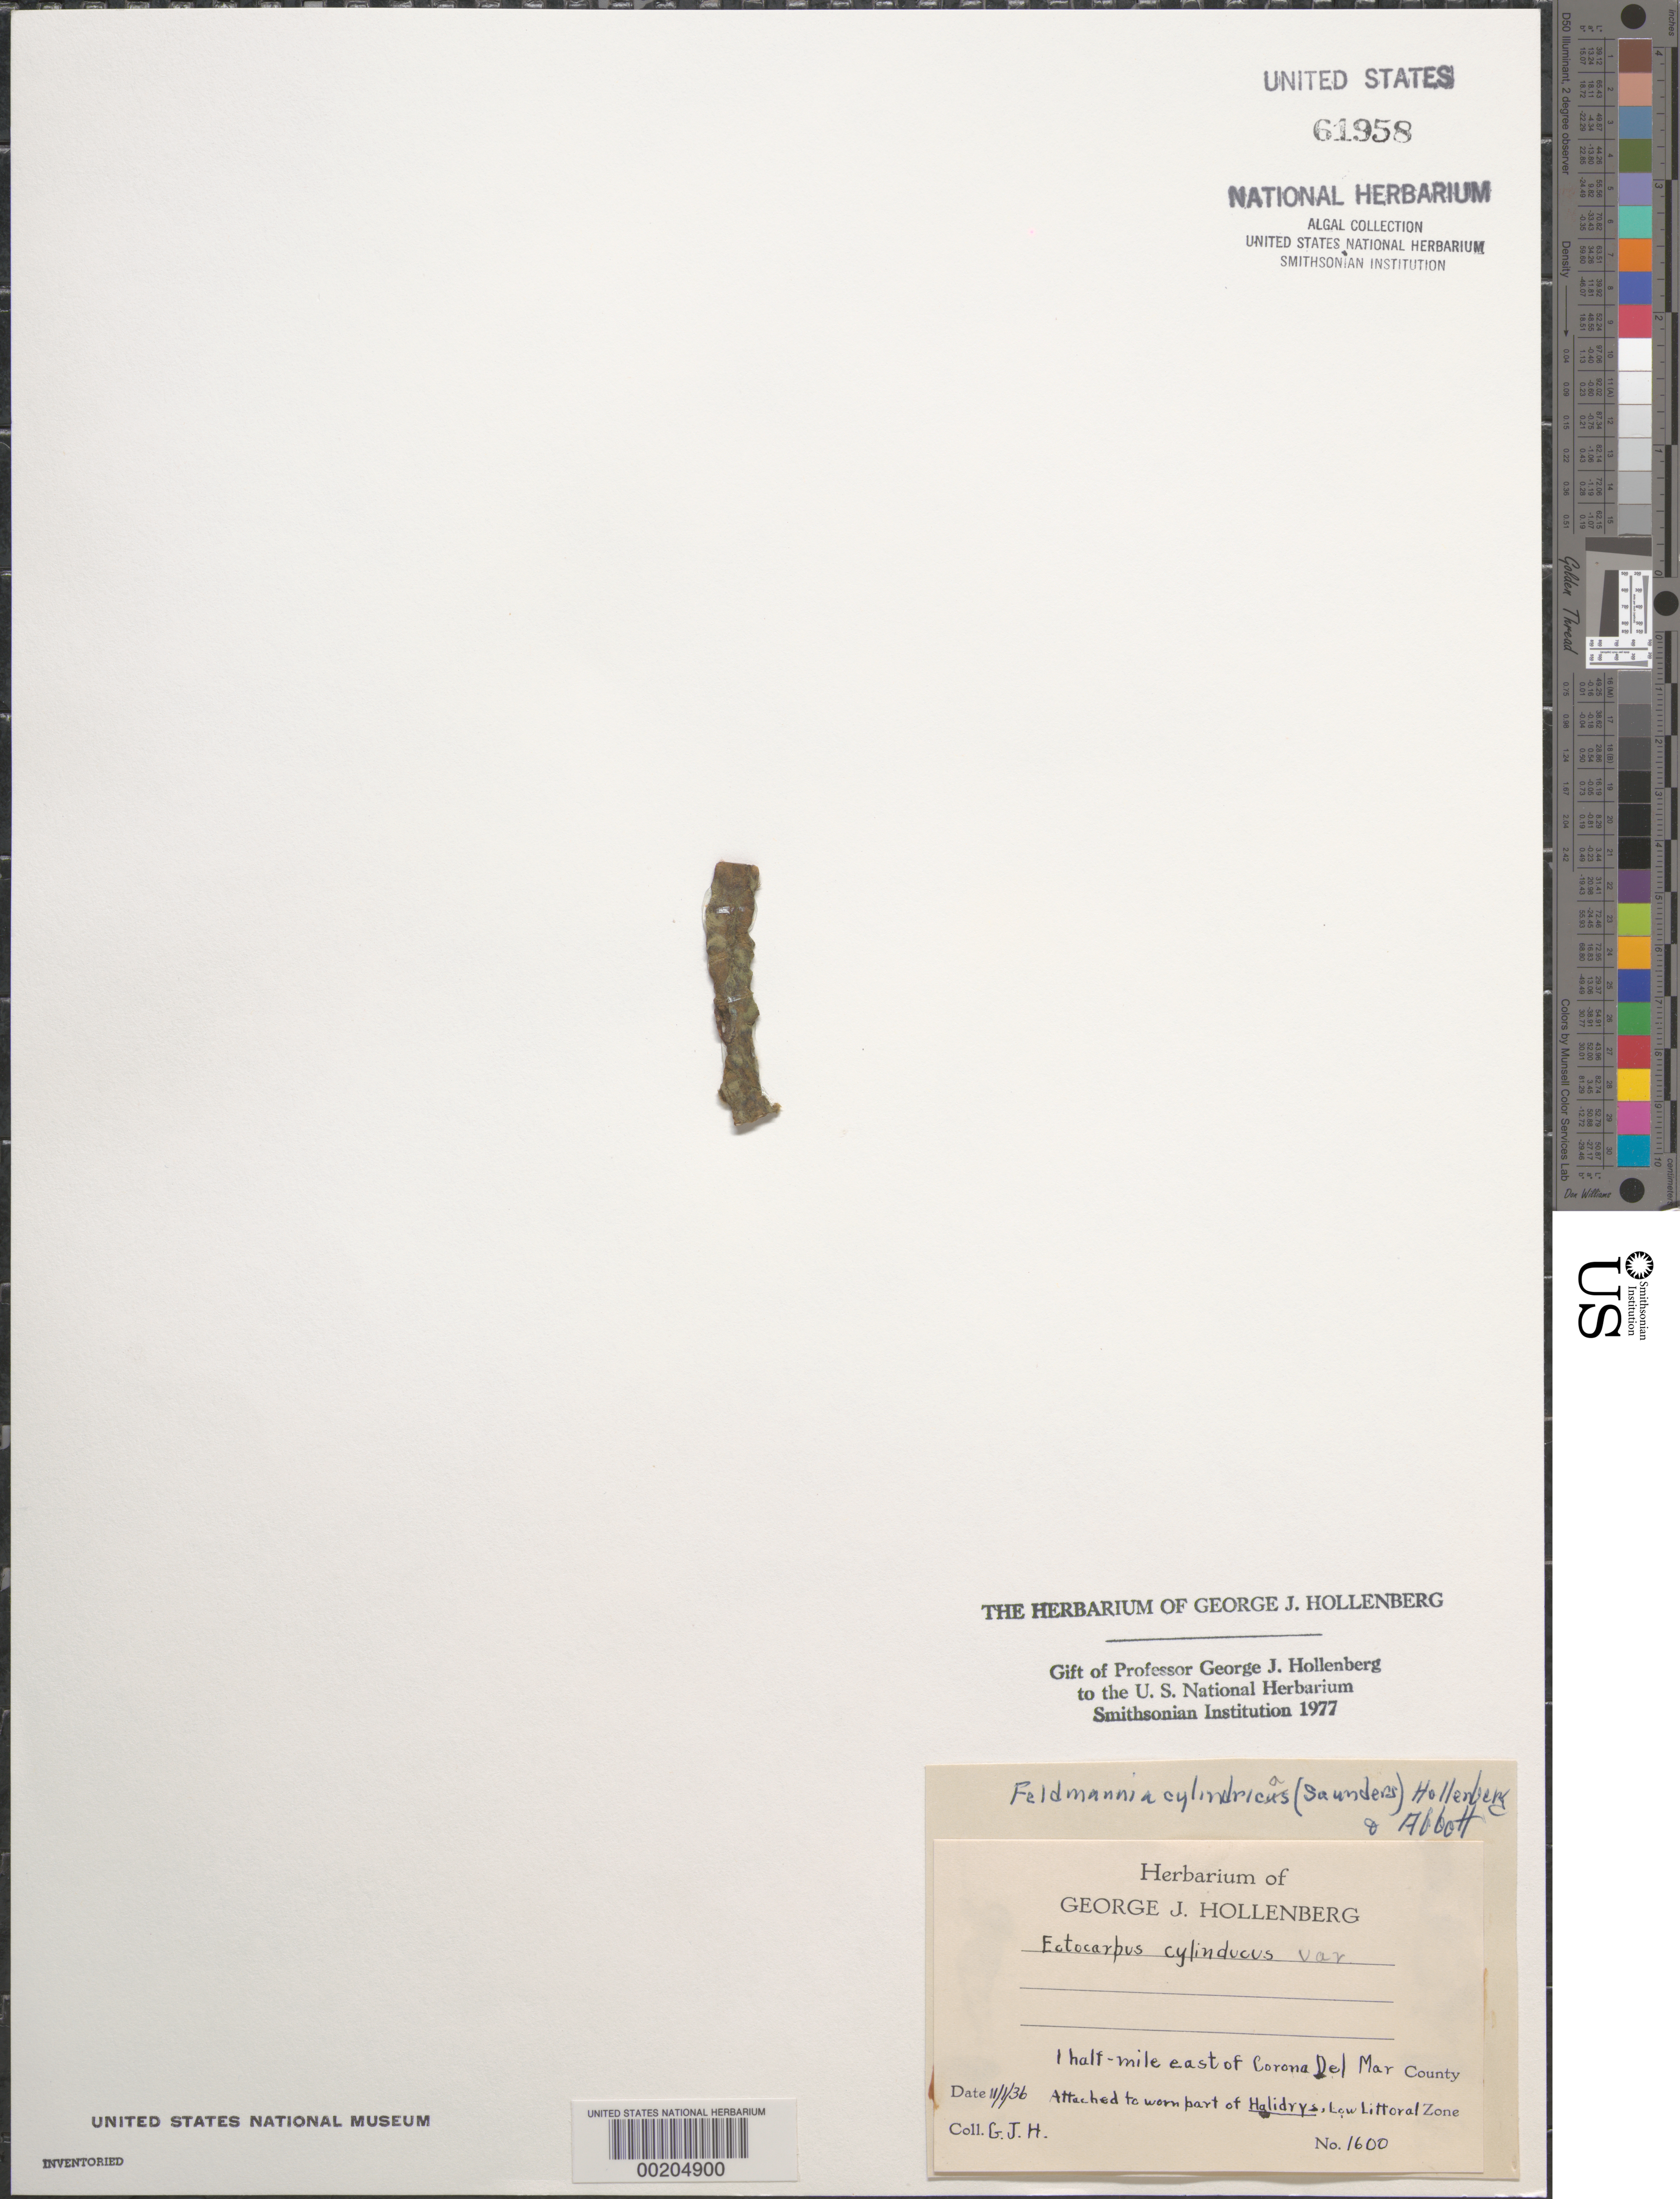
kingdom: Chromista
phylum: Ochrophyta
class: Phaeophyceae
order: Ectocarpales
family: Acinetosporaceae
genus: Feldmannia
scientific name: Feldmannia cylindrica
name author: (D.A. Saunders) Hollenb. & I.A. Abbott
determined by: Hollenberg, George J.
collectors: G. Hollenberg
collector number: GJH 1600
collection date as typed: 01 Nov 1936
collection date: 1936-11-01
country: United States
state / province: California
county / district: Orange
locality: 0.5 mile east of Corona del Mar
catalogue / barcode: US 61958